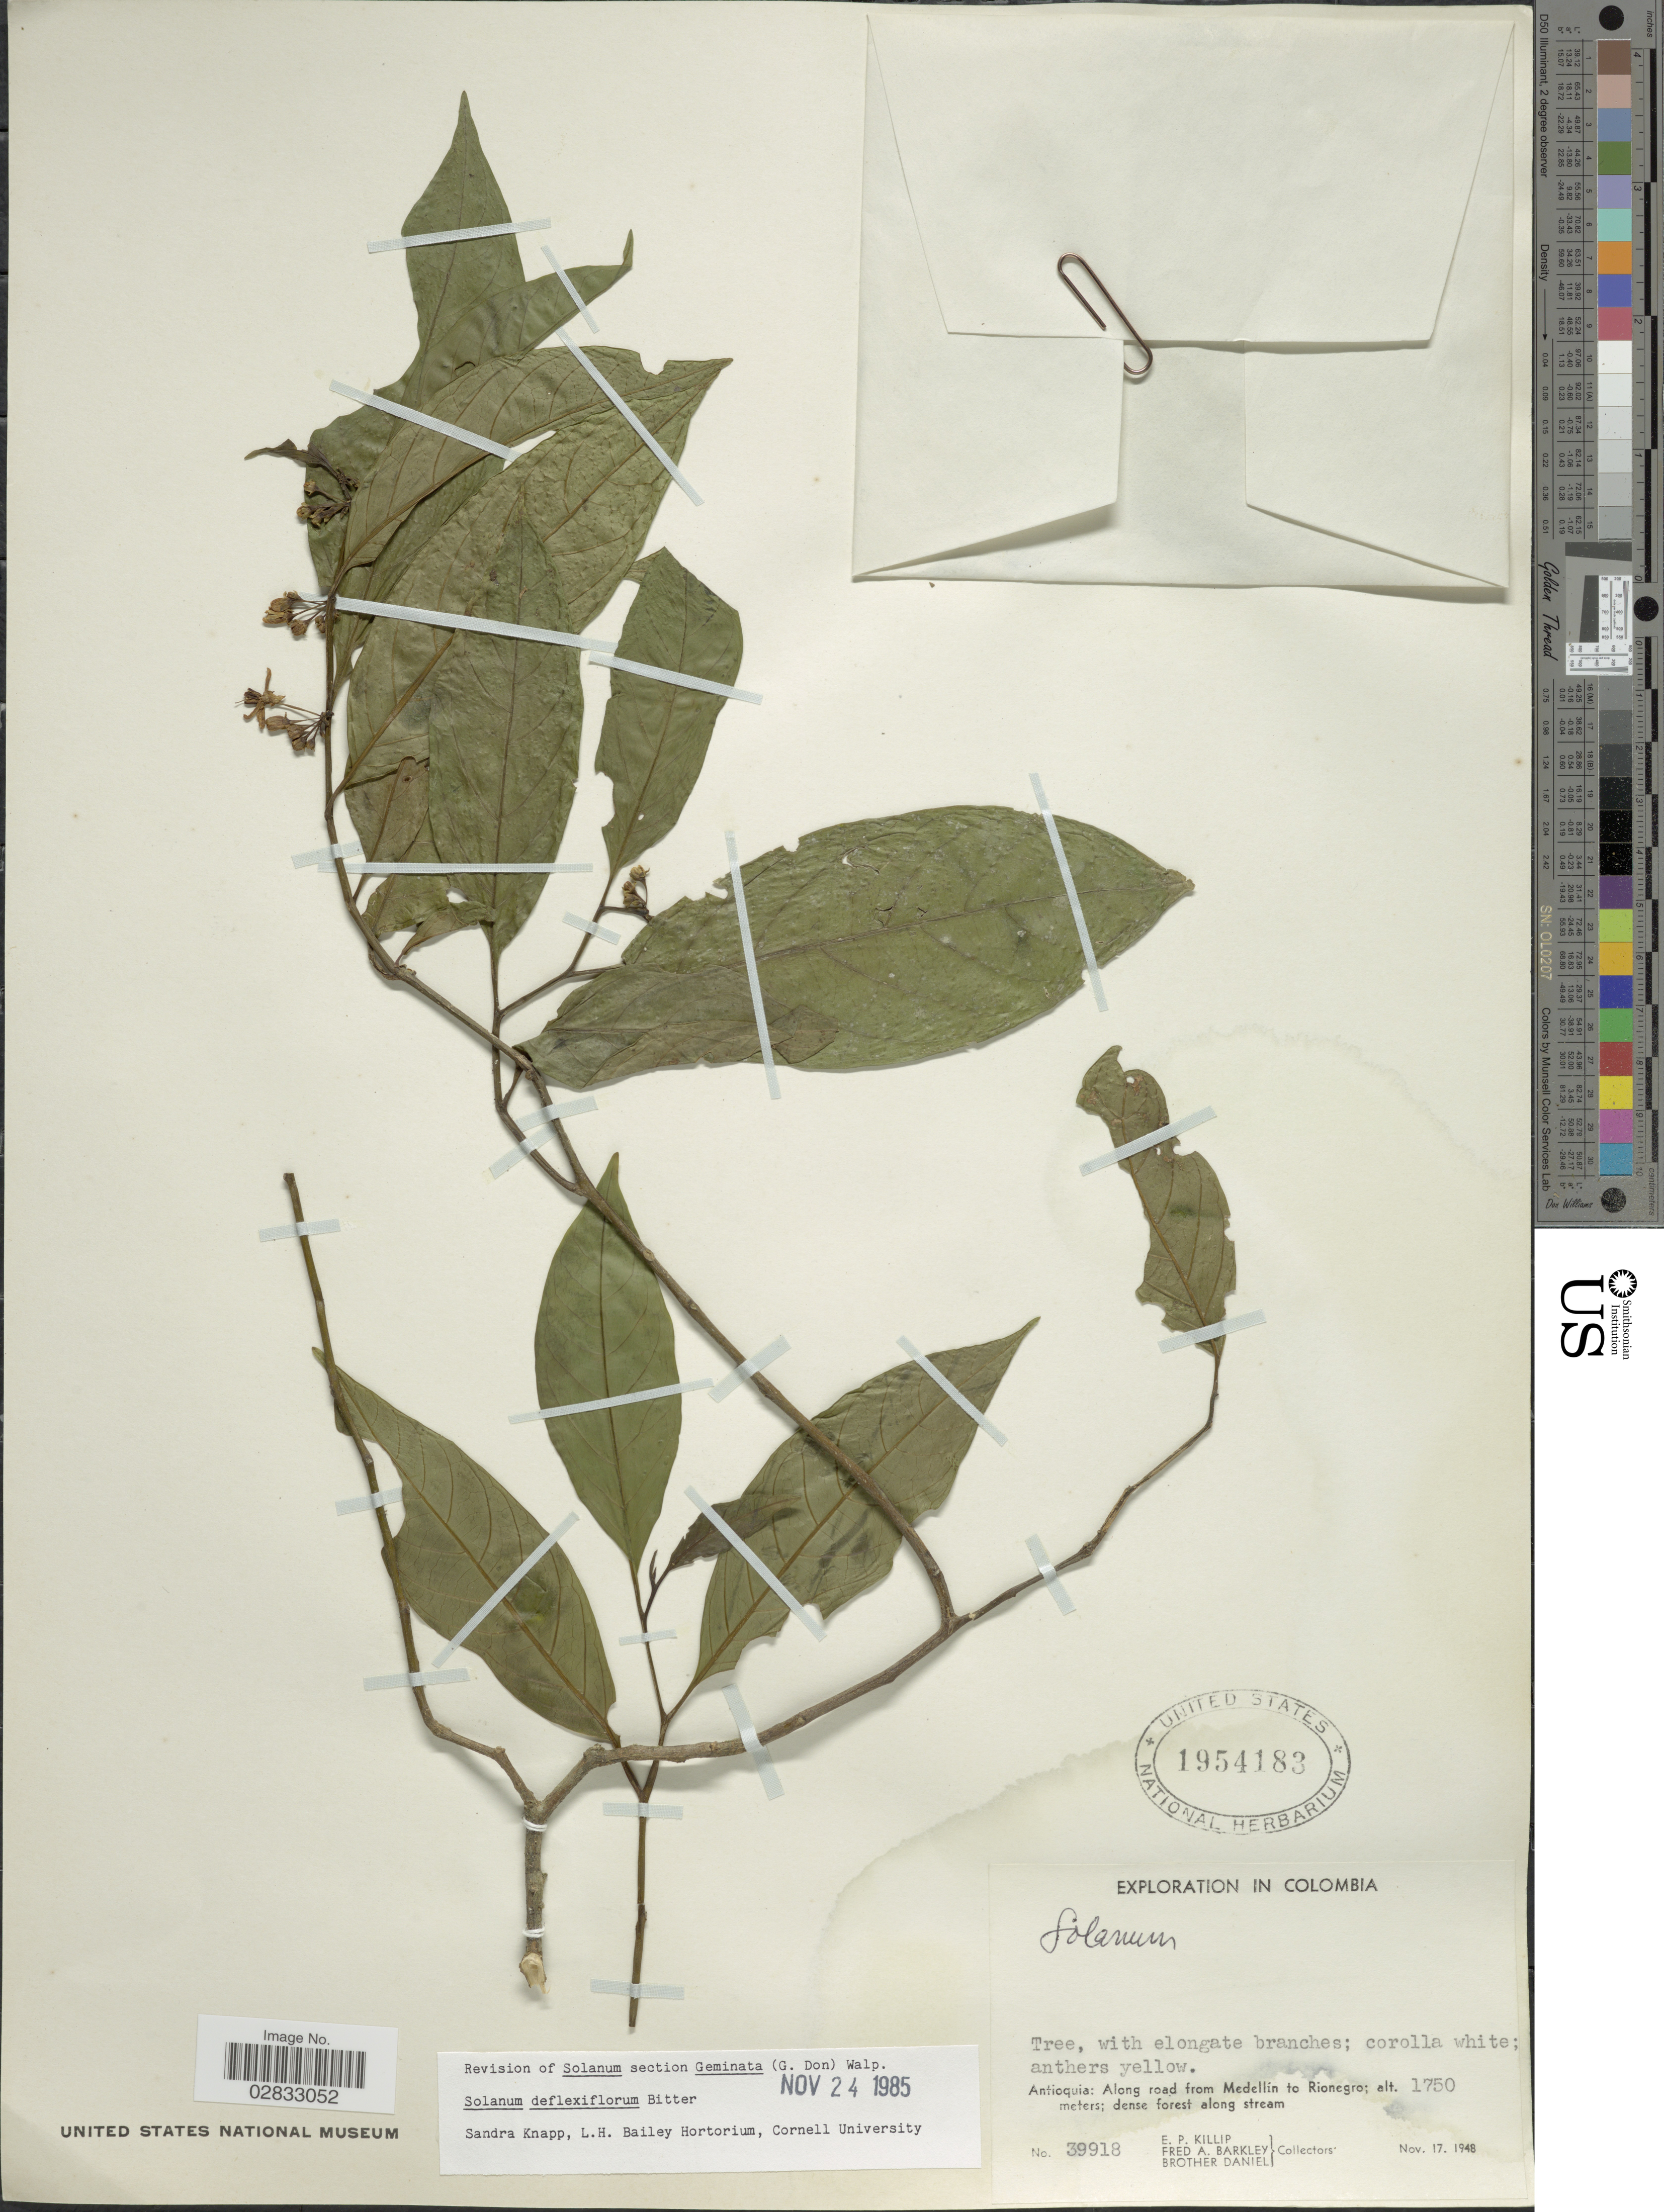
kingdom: Plantae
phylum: Tracheophyta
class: Magnoliopsida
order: Solanales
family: Solanaceae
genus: Solanum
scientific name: Solanum deflexiflorum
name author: Bitter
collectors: E. P. Killip, F. A. Barkley & Bro. Daniel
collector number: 39918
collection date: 1948-11-17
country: Colombia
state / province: Antioquia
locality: Along road from Medellín to Rionegro.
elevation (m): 1750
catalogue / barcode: US 1954183